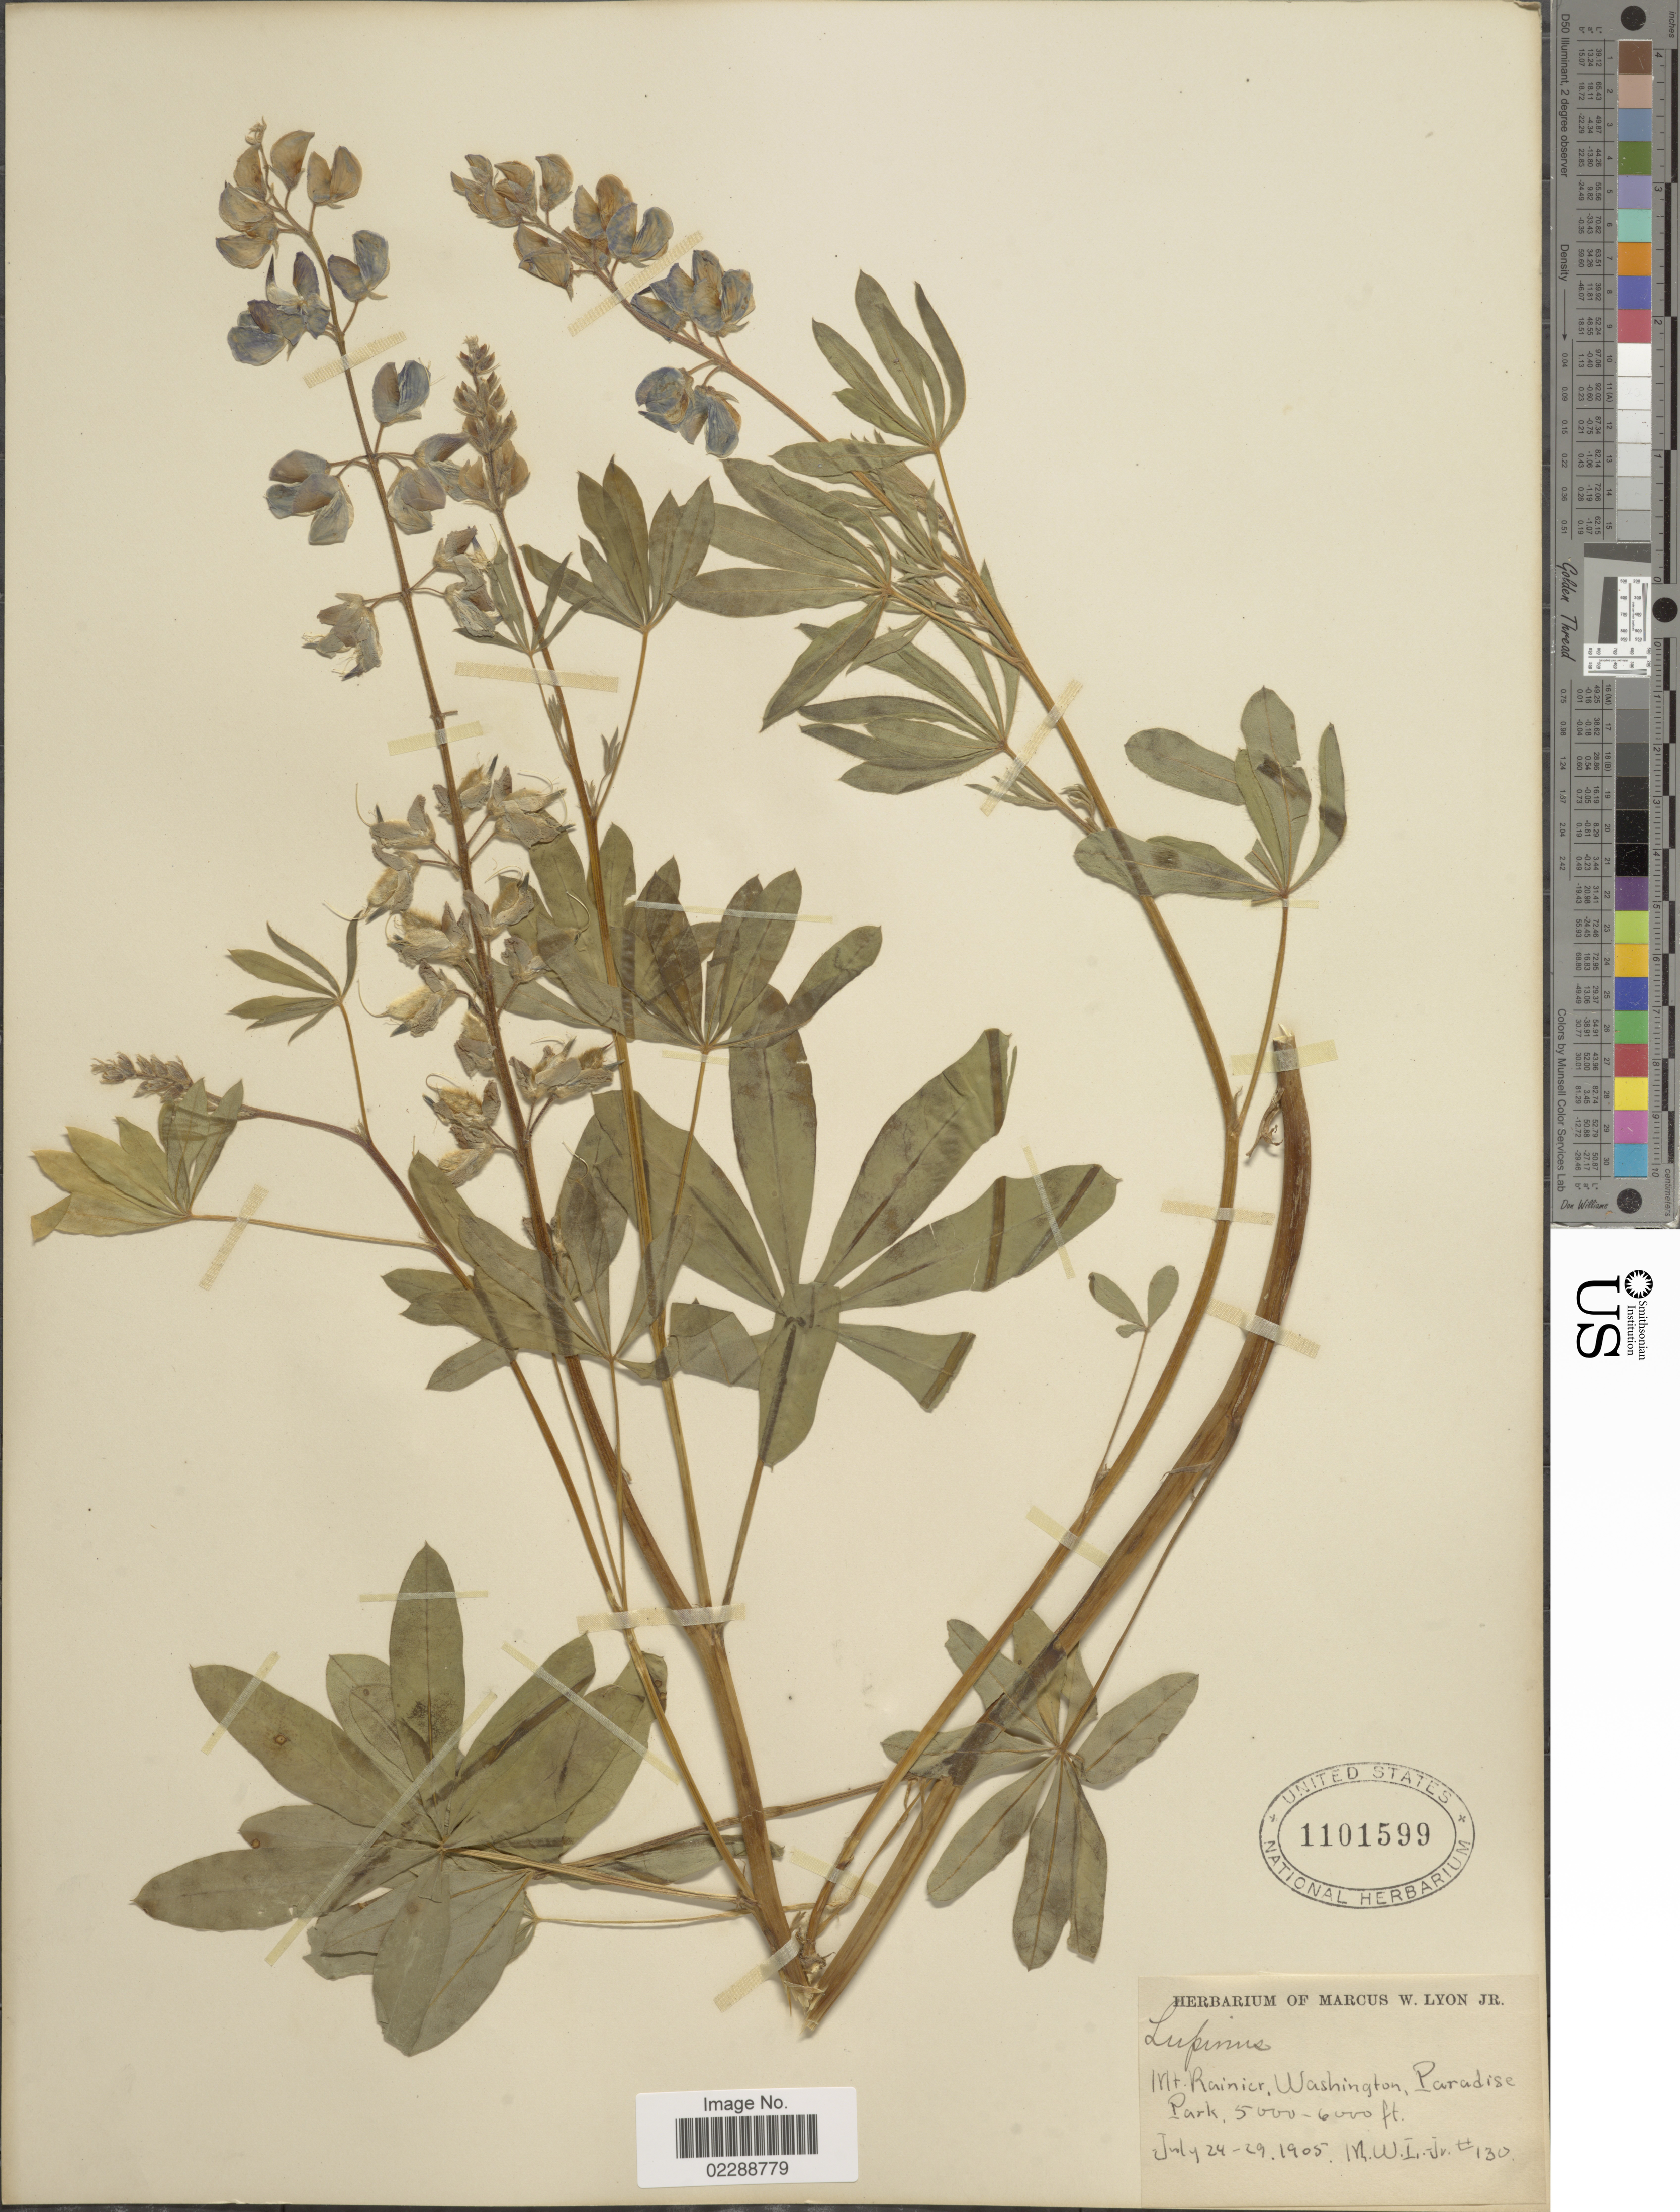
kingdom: Plantae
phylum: Tracheophyta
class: Magnoliopsida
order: Fabales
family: Fabaceae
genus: Lupinus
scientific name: Lupinus sp.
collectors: M. W. Lyon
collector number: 130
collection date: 1905-07-24/1905-07-29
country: United States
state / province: Washington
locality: Mt. Rainier, Washington, Paradise Park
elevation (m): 1524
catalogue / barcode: US 1101599